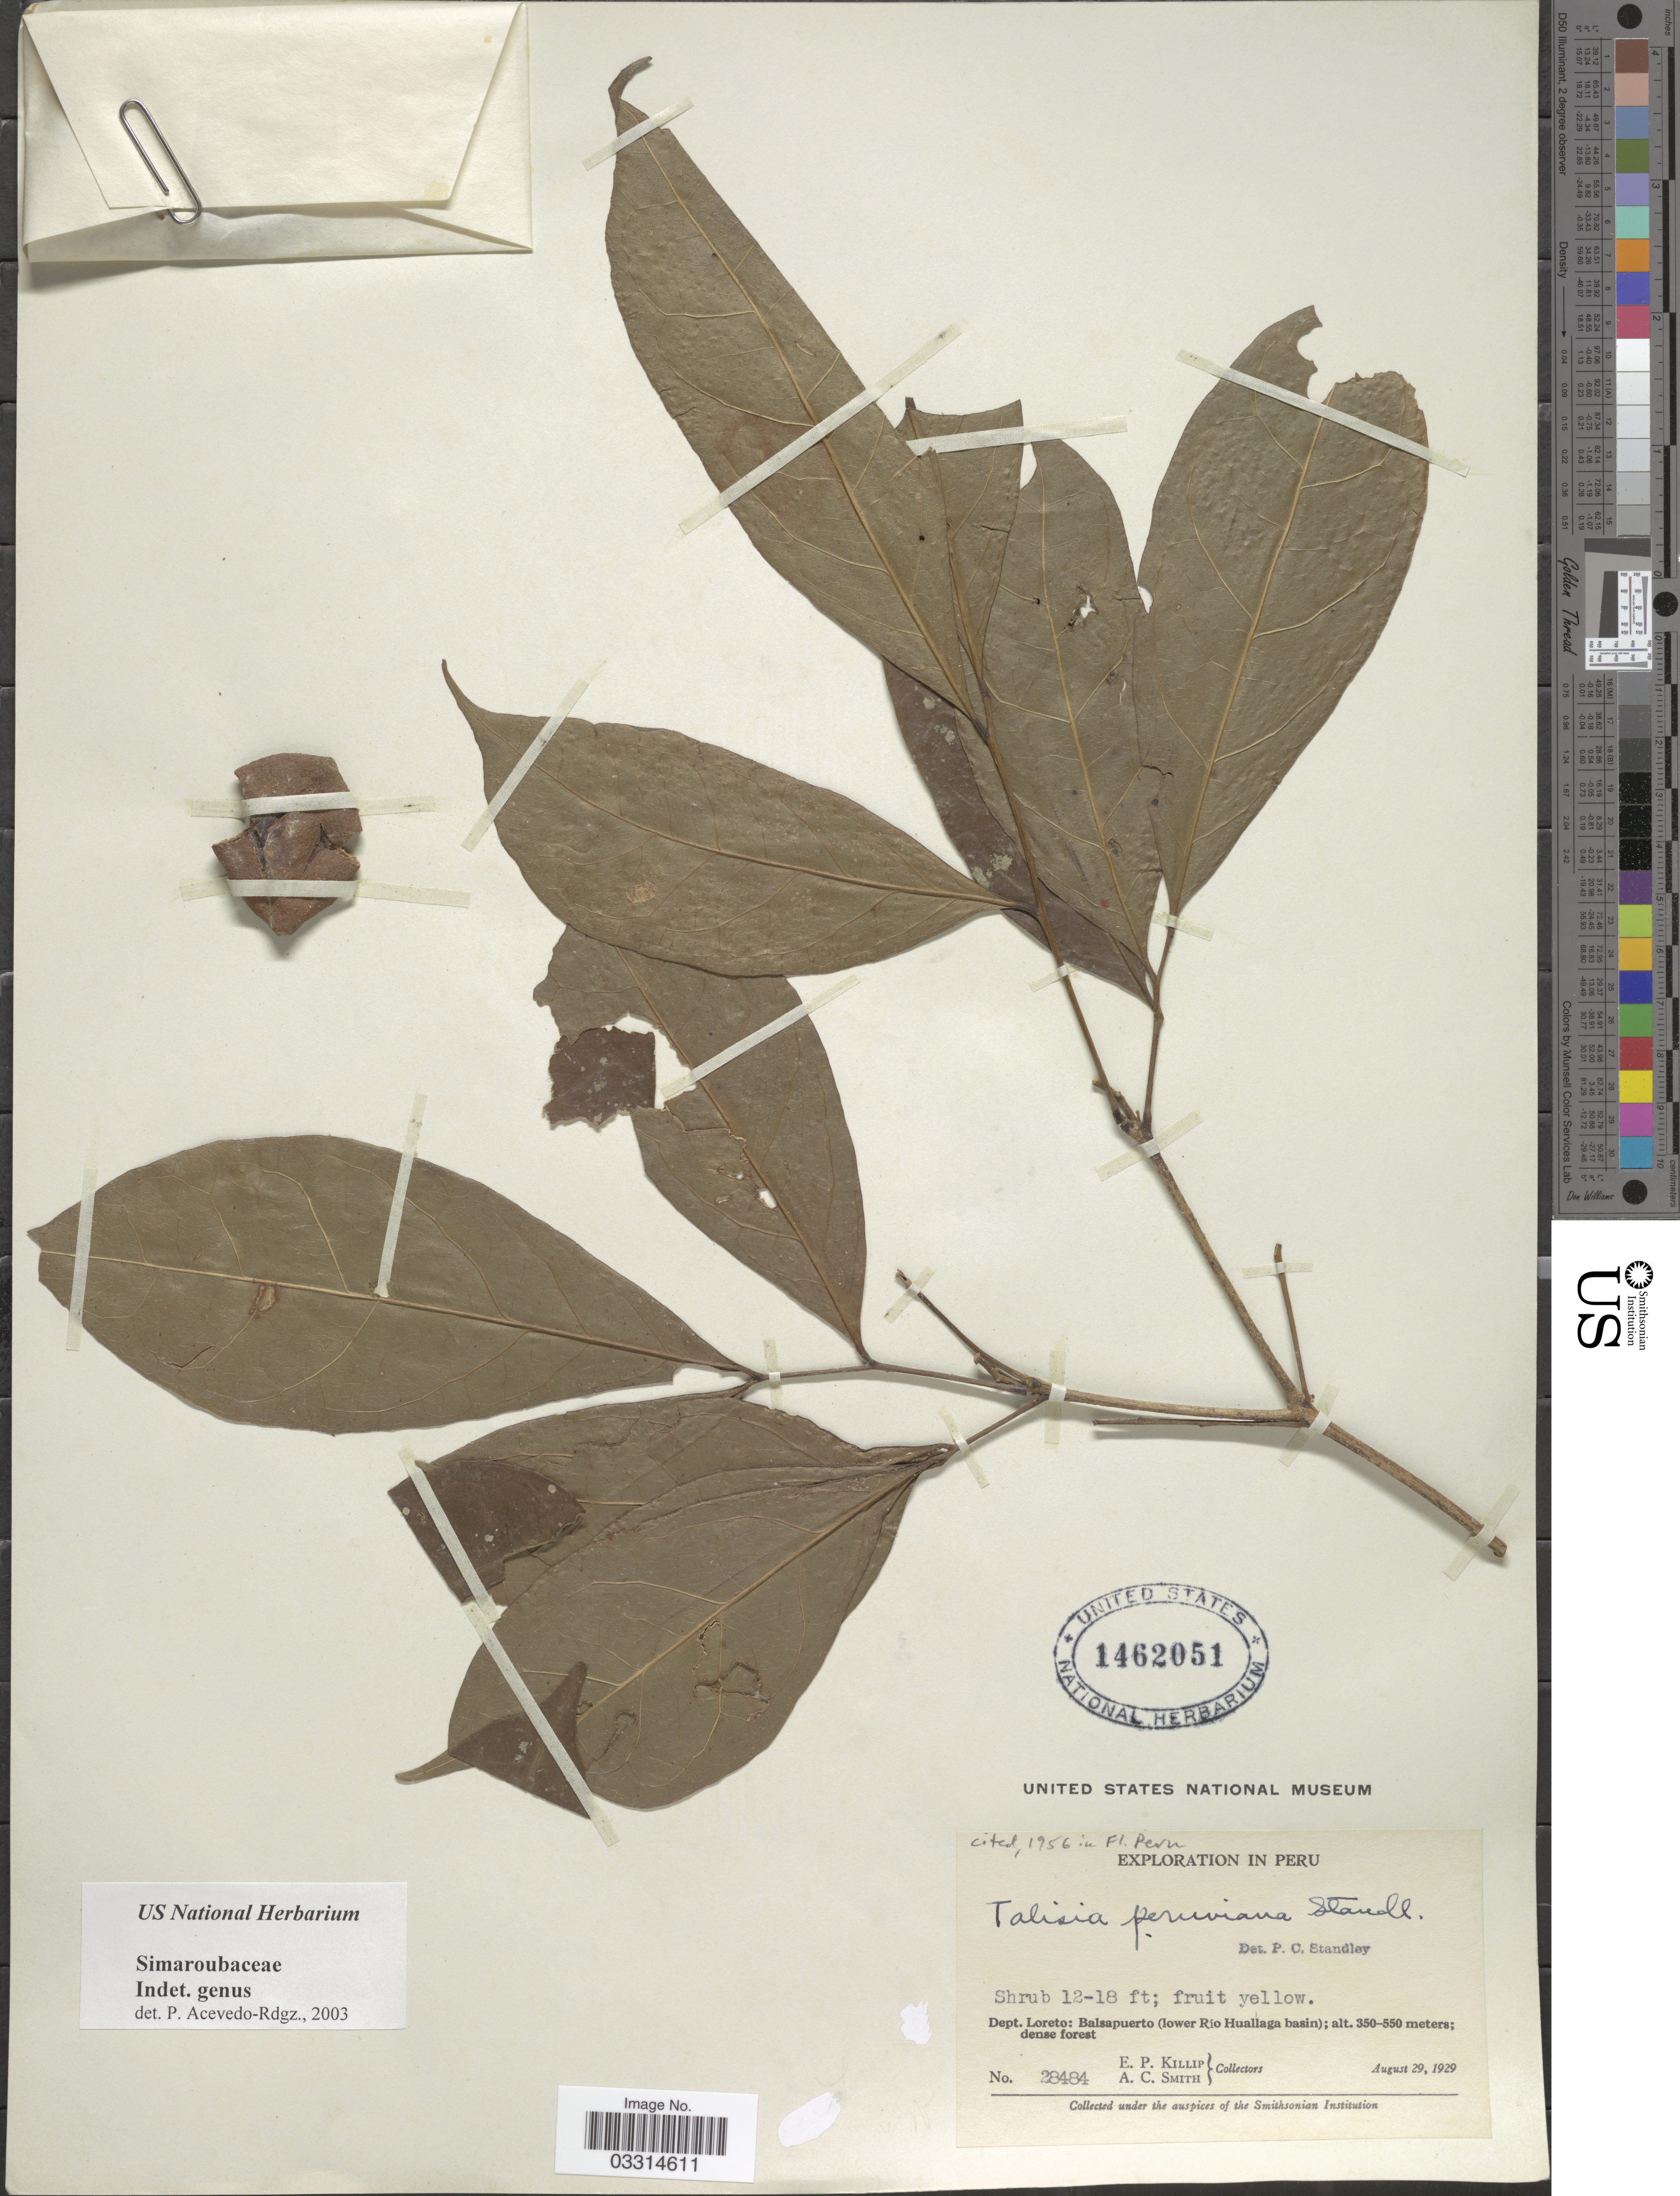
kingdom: Plantae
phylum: Tracheophyta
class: Magnoliopsida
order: Picramniales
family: Picramniaceae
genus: Nothotalisia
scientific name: Nothotalisia peruviana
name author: (Standl.) W.W. Thomas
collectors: E. P. Killip & A. C. Smith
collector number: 28484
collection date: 1929-08-29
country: Peru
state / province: Loreto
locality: Dept. Loreto: Balsapuerto (lower Río Huallaga basin).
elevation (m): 350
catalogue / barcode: US 1462051